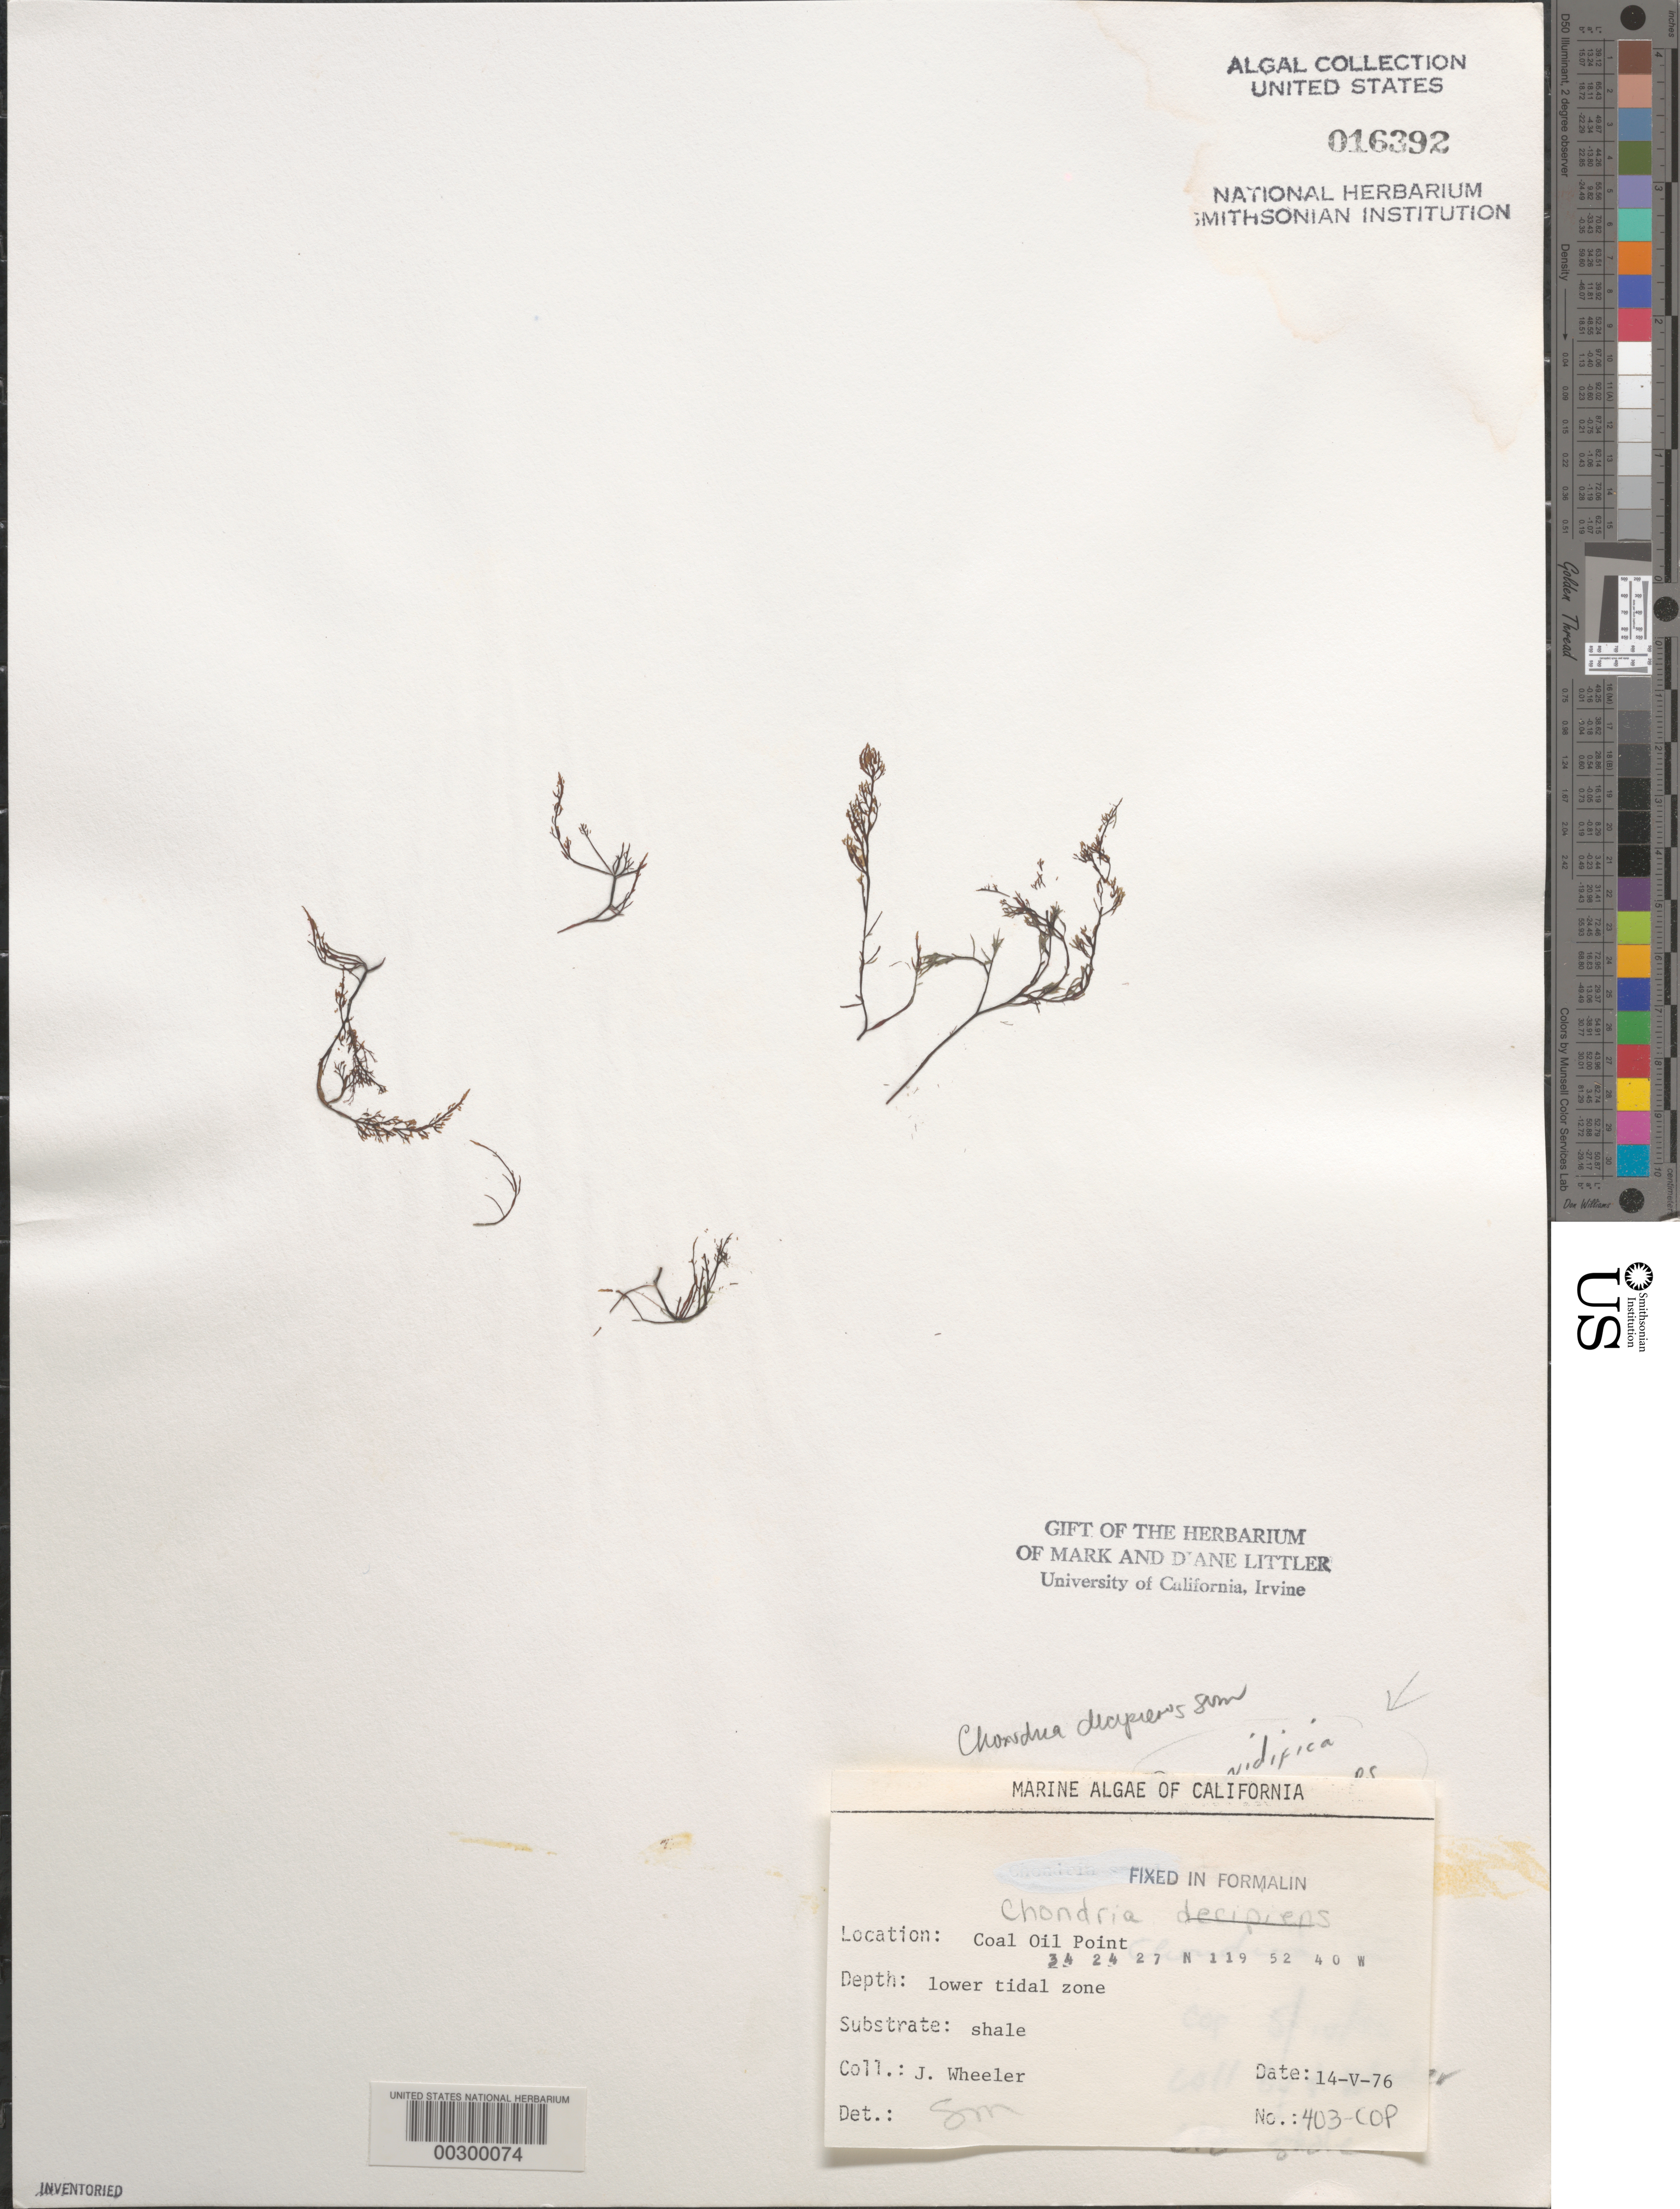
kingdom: Plantae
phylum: Rhodophyta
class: Florideophyceae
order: Ceramiales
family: Rhodomelaceae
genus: Neochondria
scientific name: Neochondria nidifica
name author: (Harvey) Sutti et al.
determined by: Algae name updating Project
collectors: J. L. Wheeler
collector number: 403-cop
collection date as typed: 14 May 1976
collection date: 1976-05-14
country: United States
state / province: California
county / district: Santa Barbara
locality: Coal Oil Point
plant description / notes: BLM-SOCALBIGHT Rocky Intertidal Survey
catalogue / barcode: US 16392